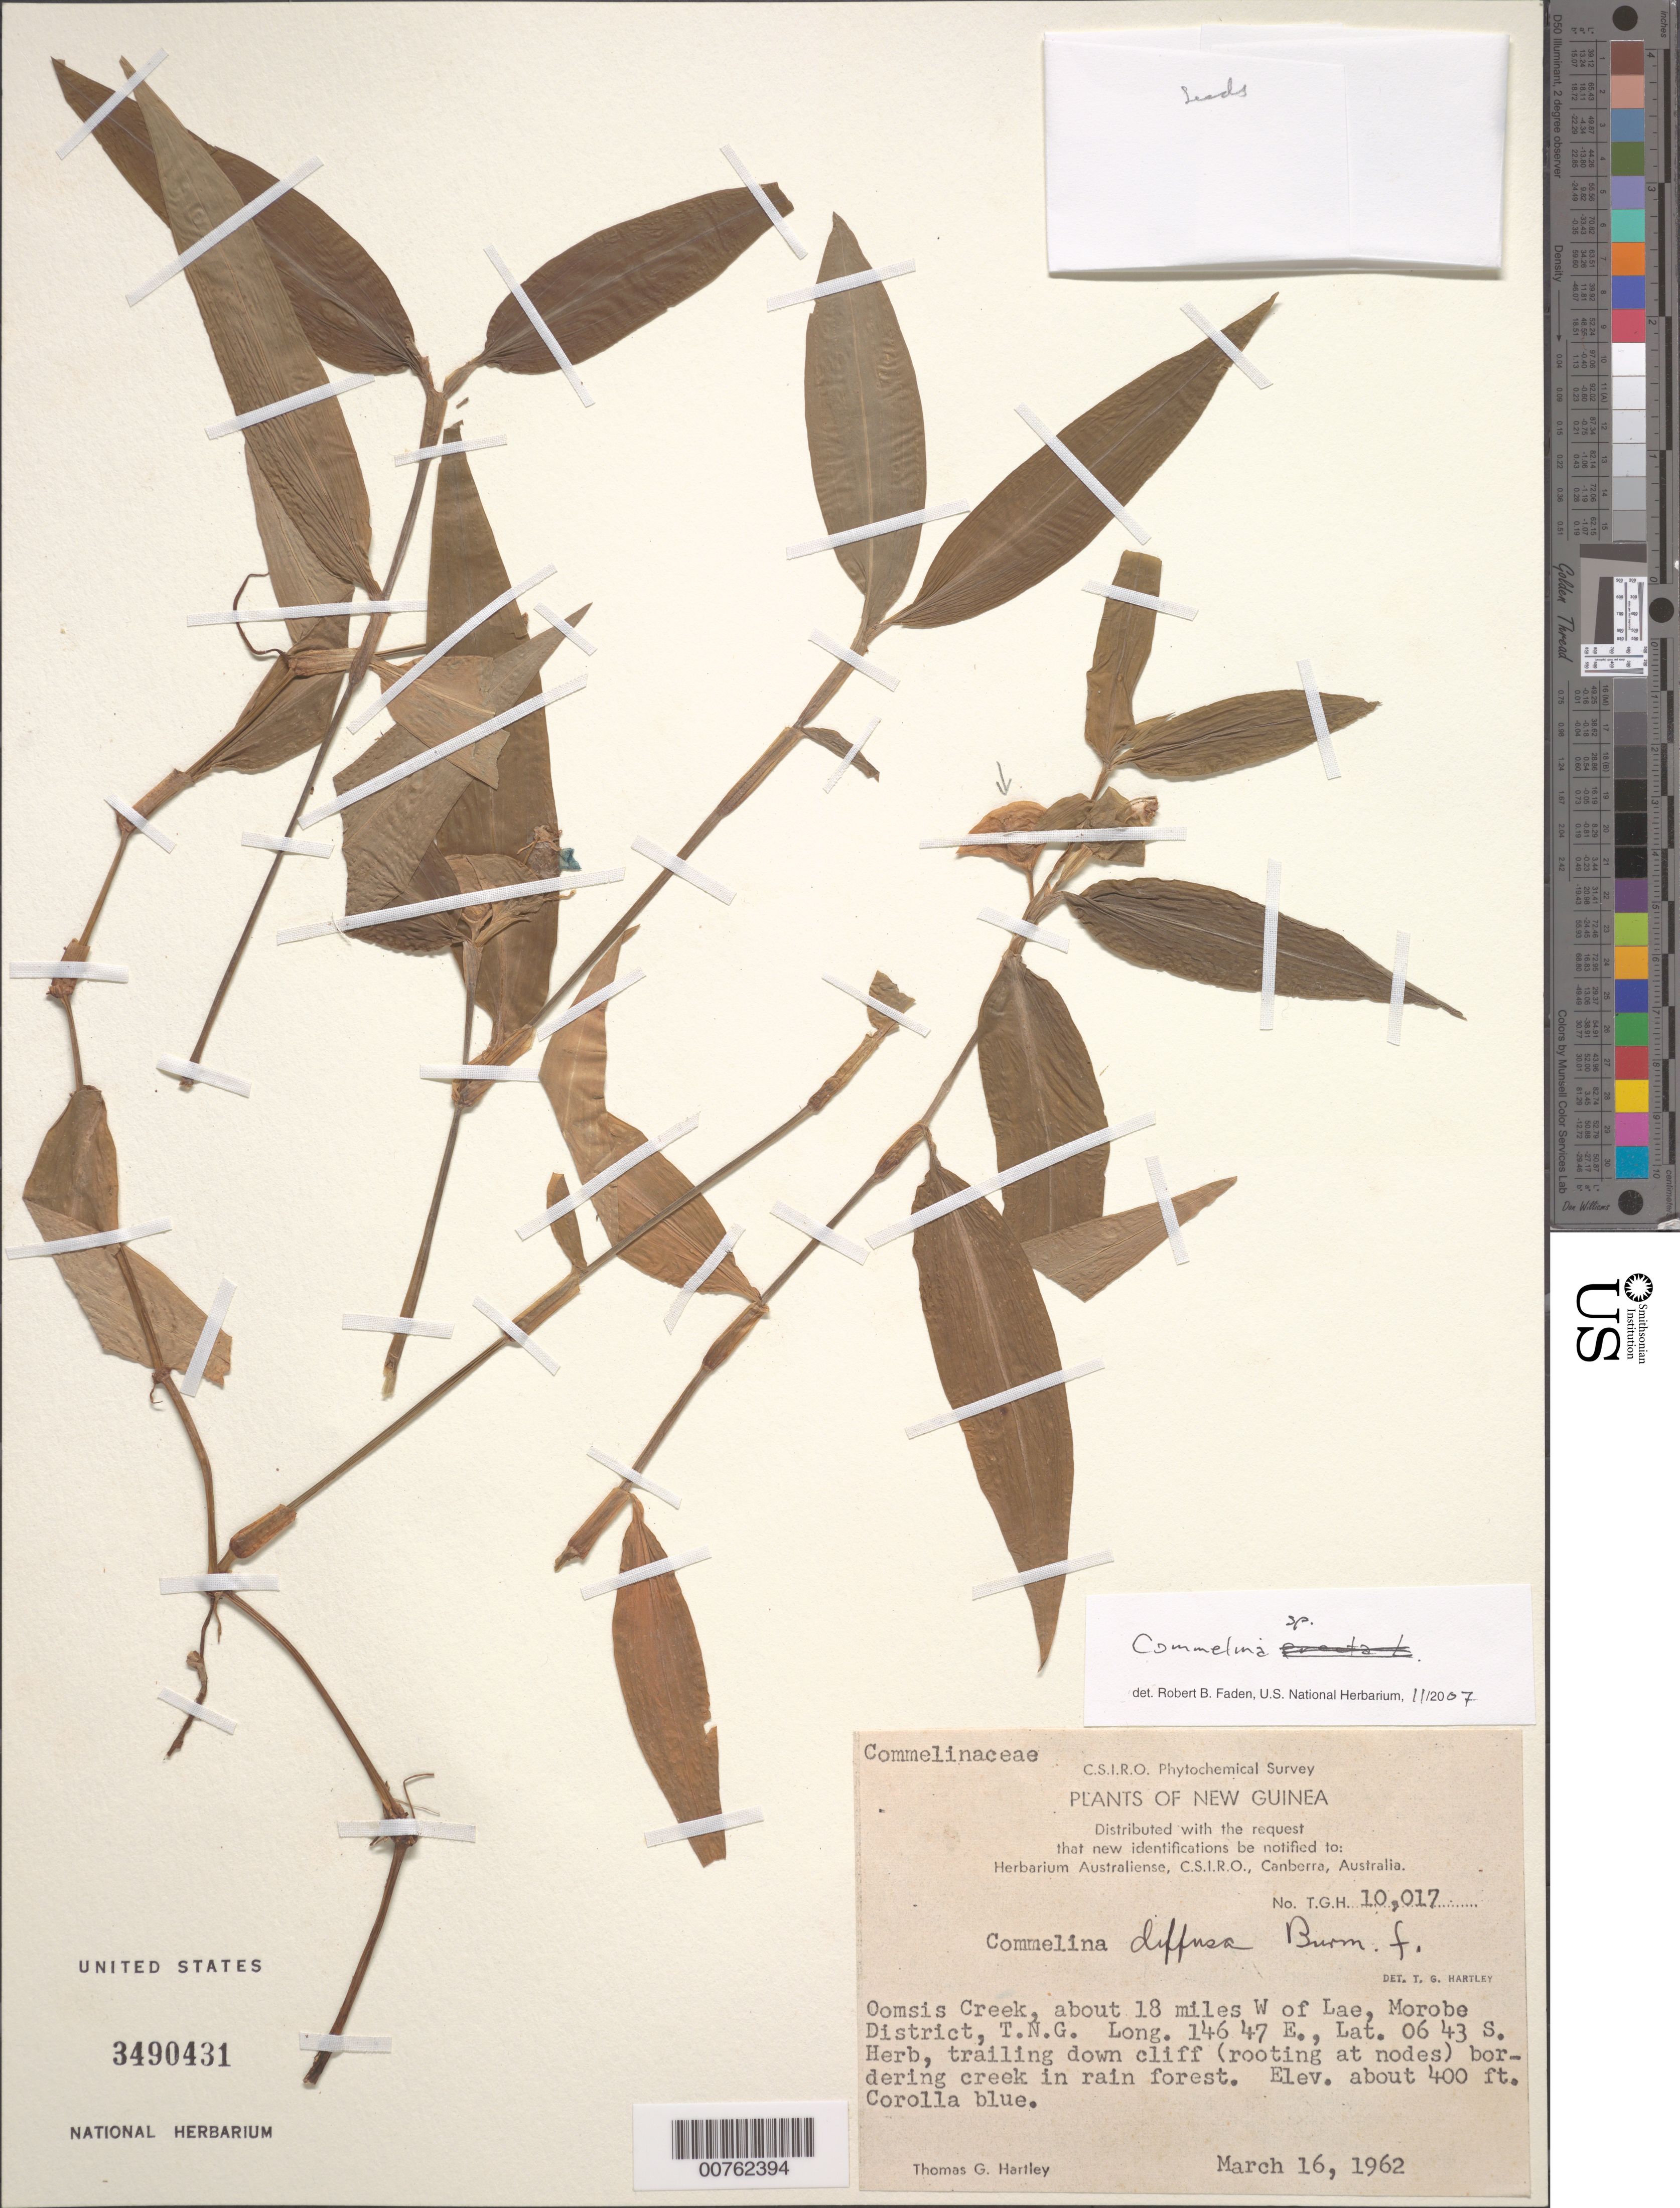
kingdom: Plantae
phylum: Tracheophyta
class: Liliopsida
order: Commelinales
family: Commelinaceae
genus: Commelina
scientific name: Commelina sp.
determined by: Faden, Robert B., (US), Smithsonian Institution - National Museum of Natural History (UNITED STATES)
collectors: T. G. Hartley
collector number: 10017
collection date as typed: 16 Mar 1962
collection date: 1962-03-16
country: Papua New Guinea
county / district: Morobe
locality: Oomsis Creek, about 18 miles W of Lae, T.N.G.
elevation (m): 122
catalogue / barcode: US 3490431